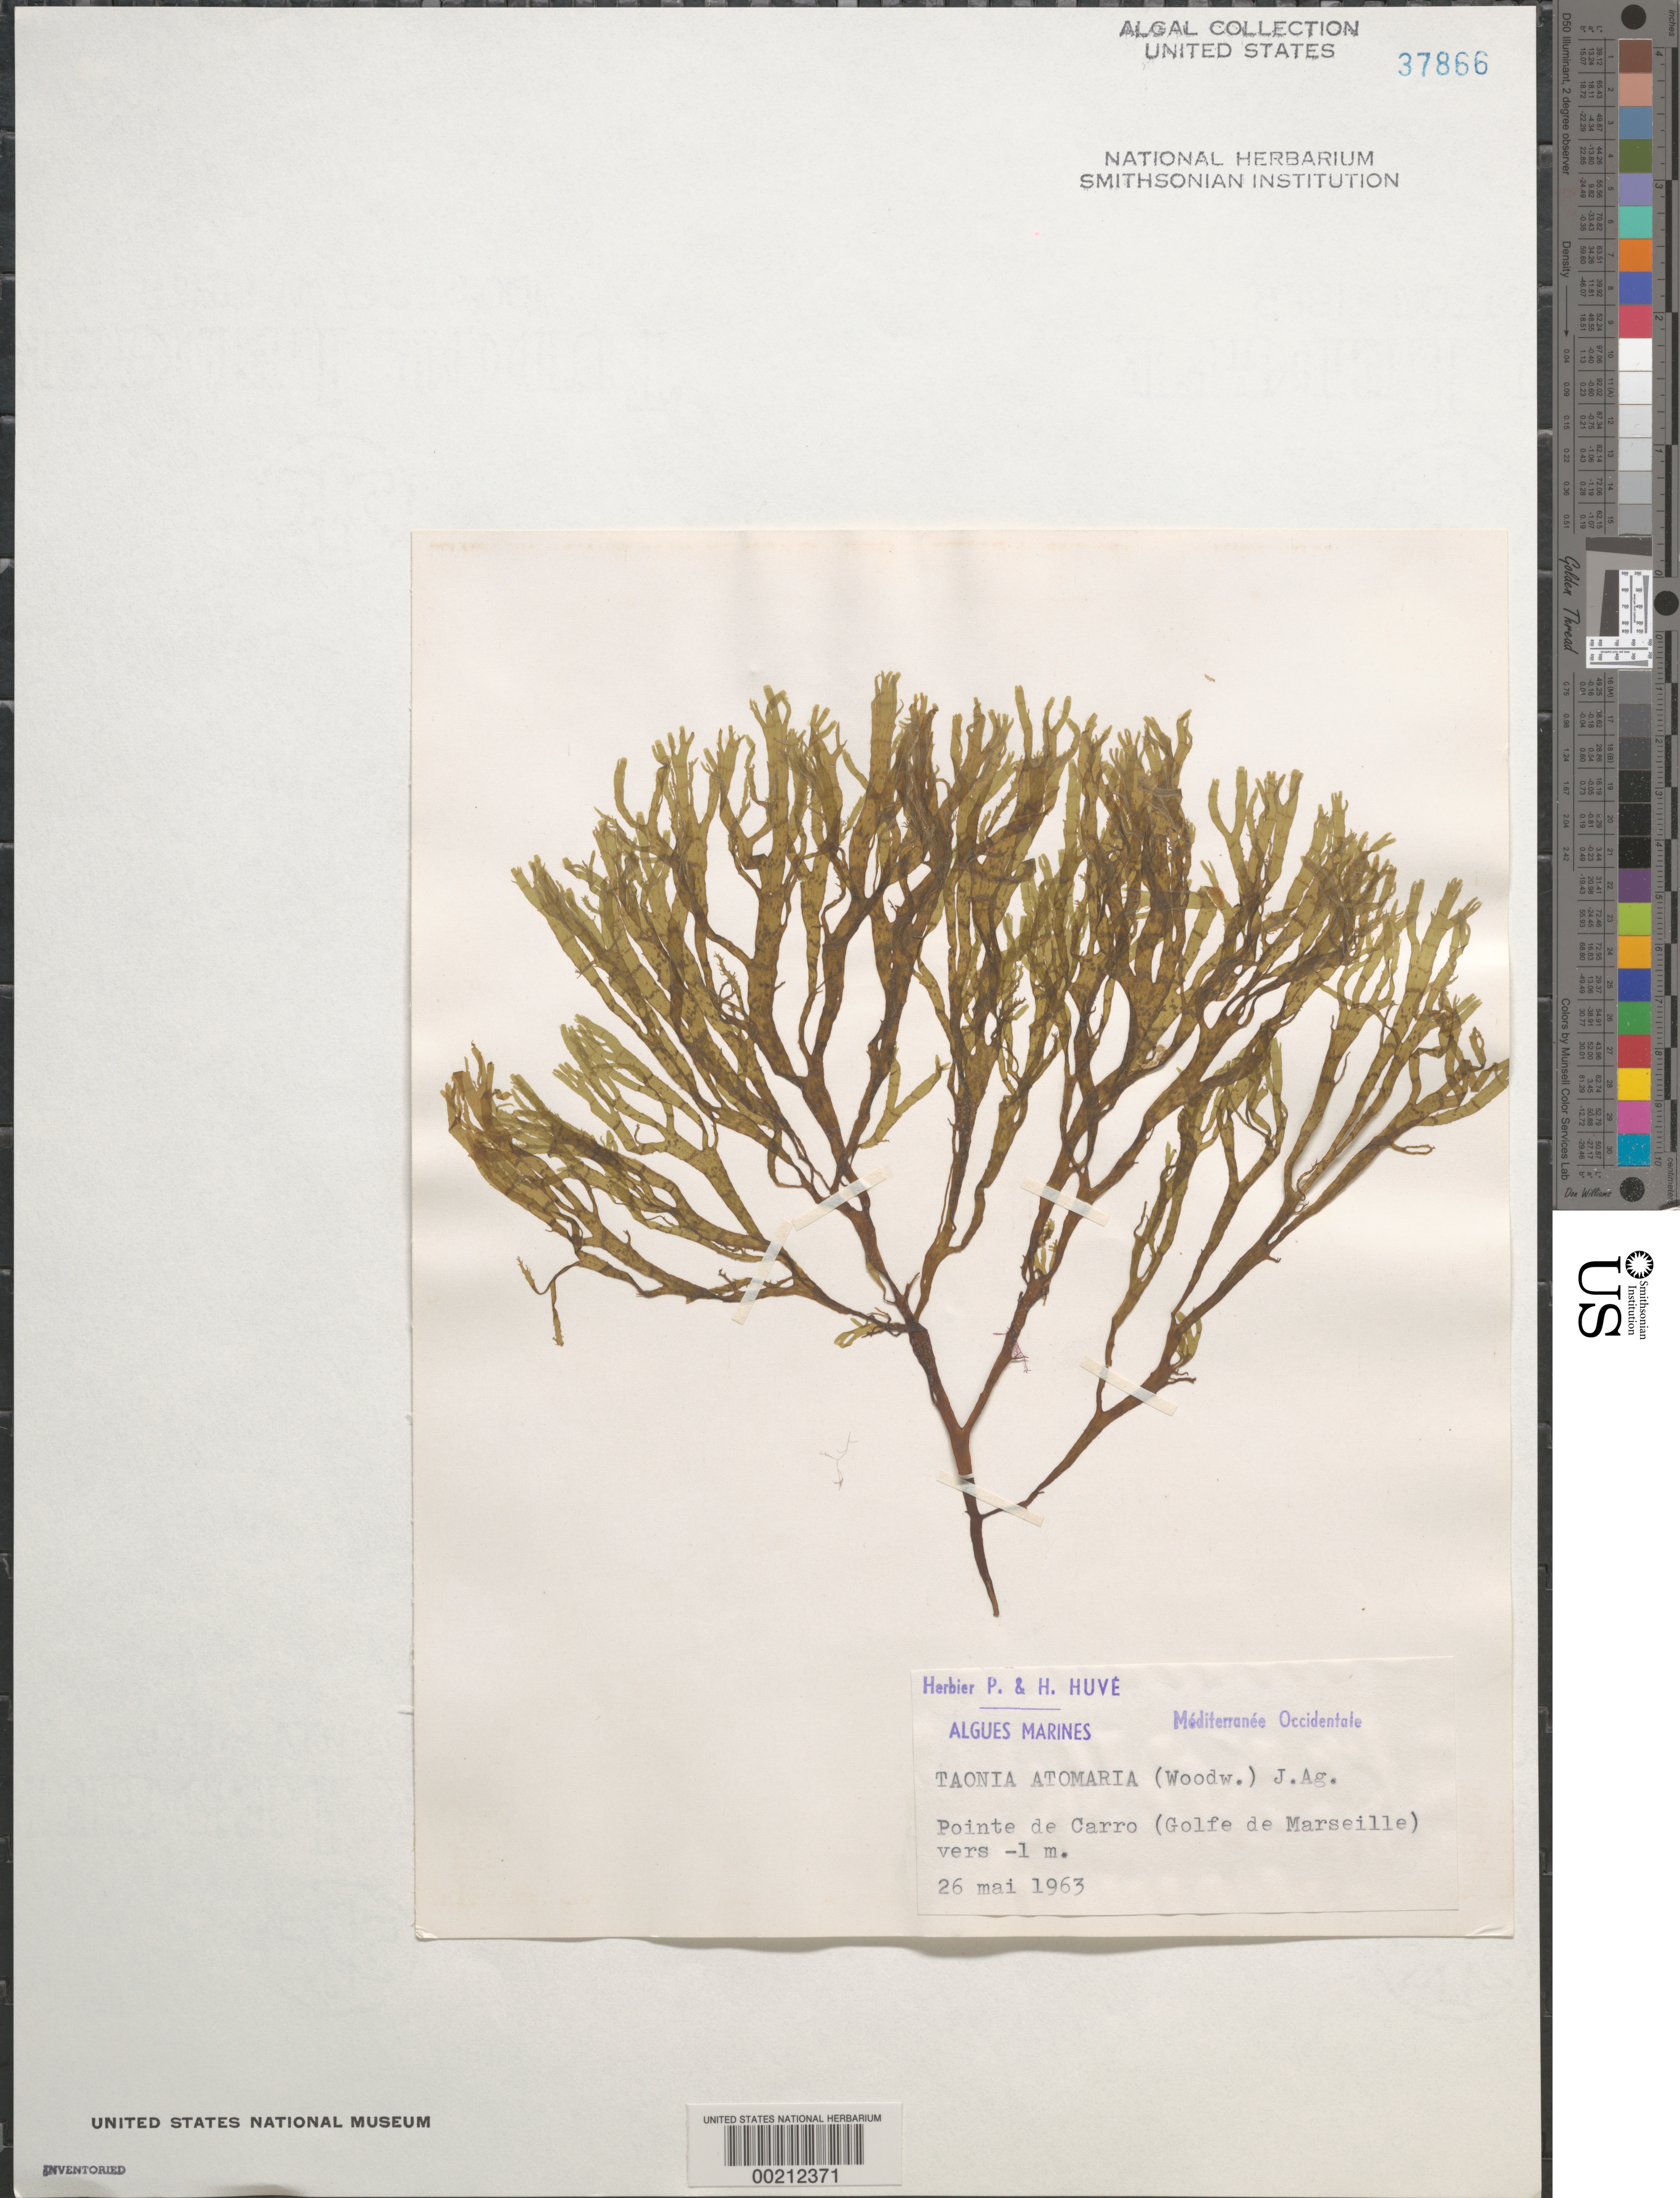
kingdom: Chromista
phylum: Ochrophyta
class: Phaeophyceae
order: Dictyotales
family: Dictyotaceae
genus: Taonia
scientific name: Taonia atomaria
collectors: P. Huve & H. Huve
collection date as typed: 26 May 1963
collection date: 1963-05-26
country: France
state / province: Provence-Alpes-Côte d'Azur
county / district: Bouches-du-Rhône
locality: Pointe de Carro, Golfe de Marseille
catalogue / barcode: US 37866